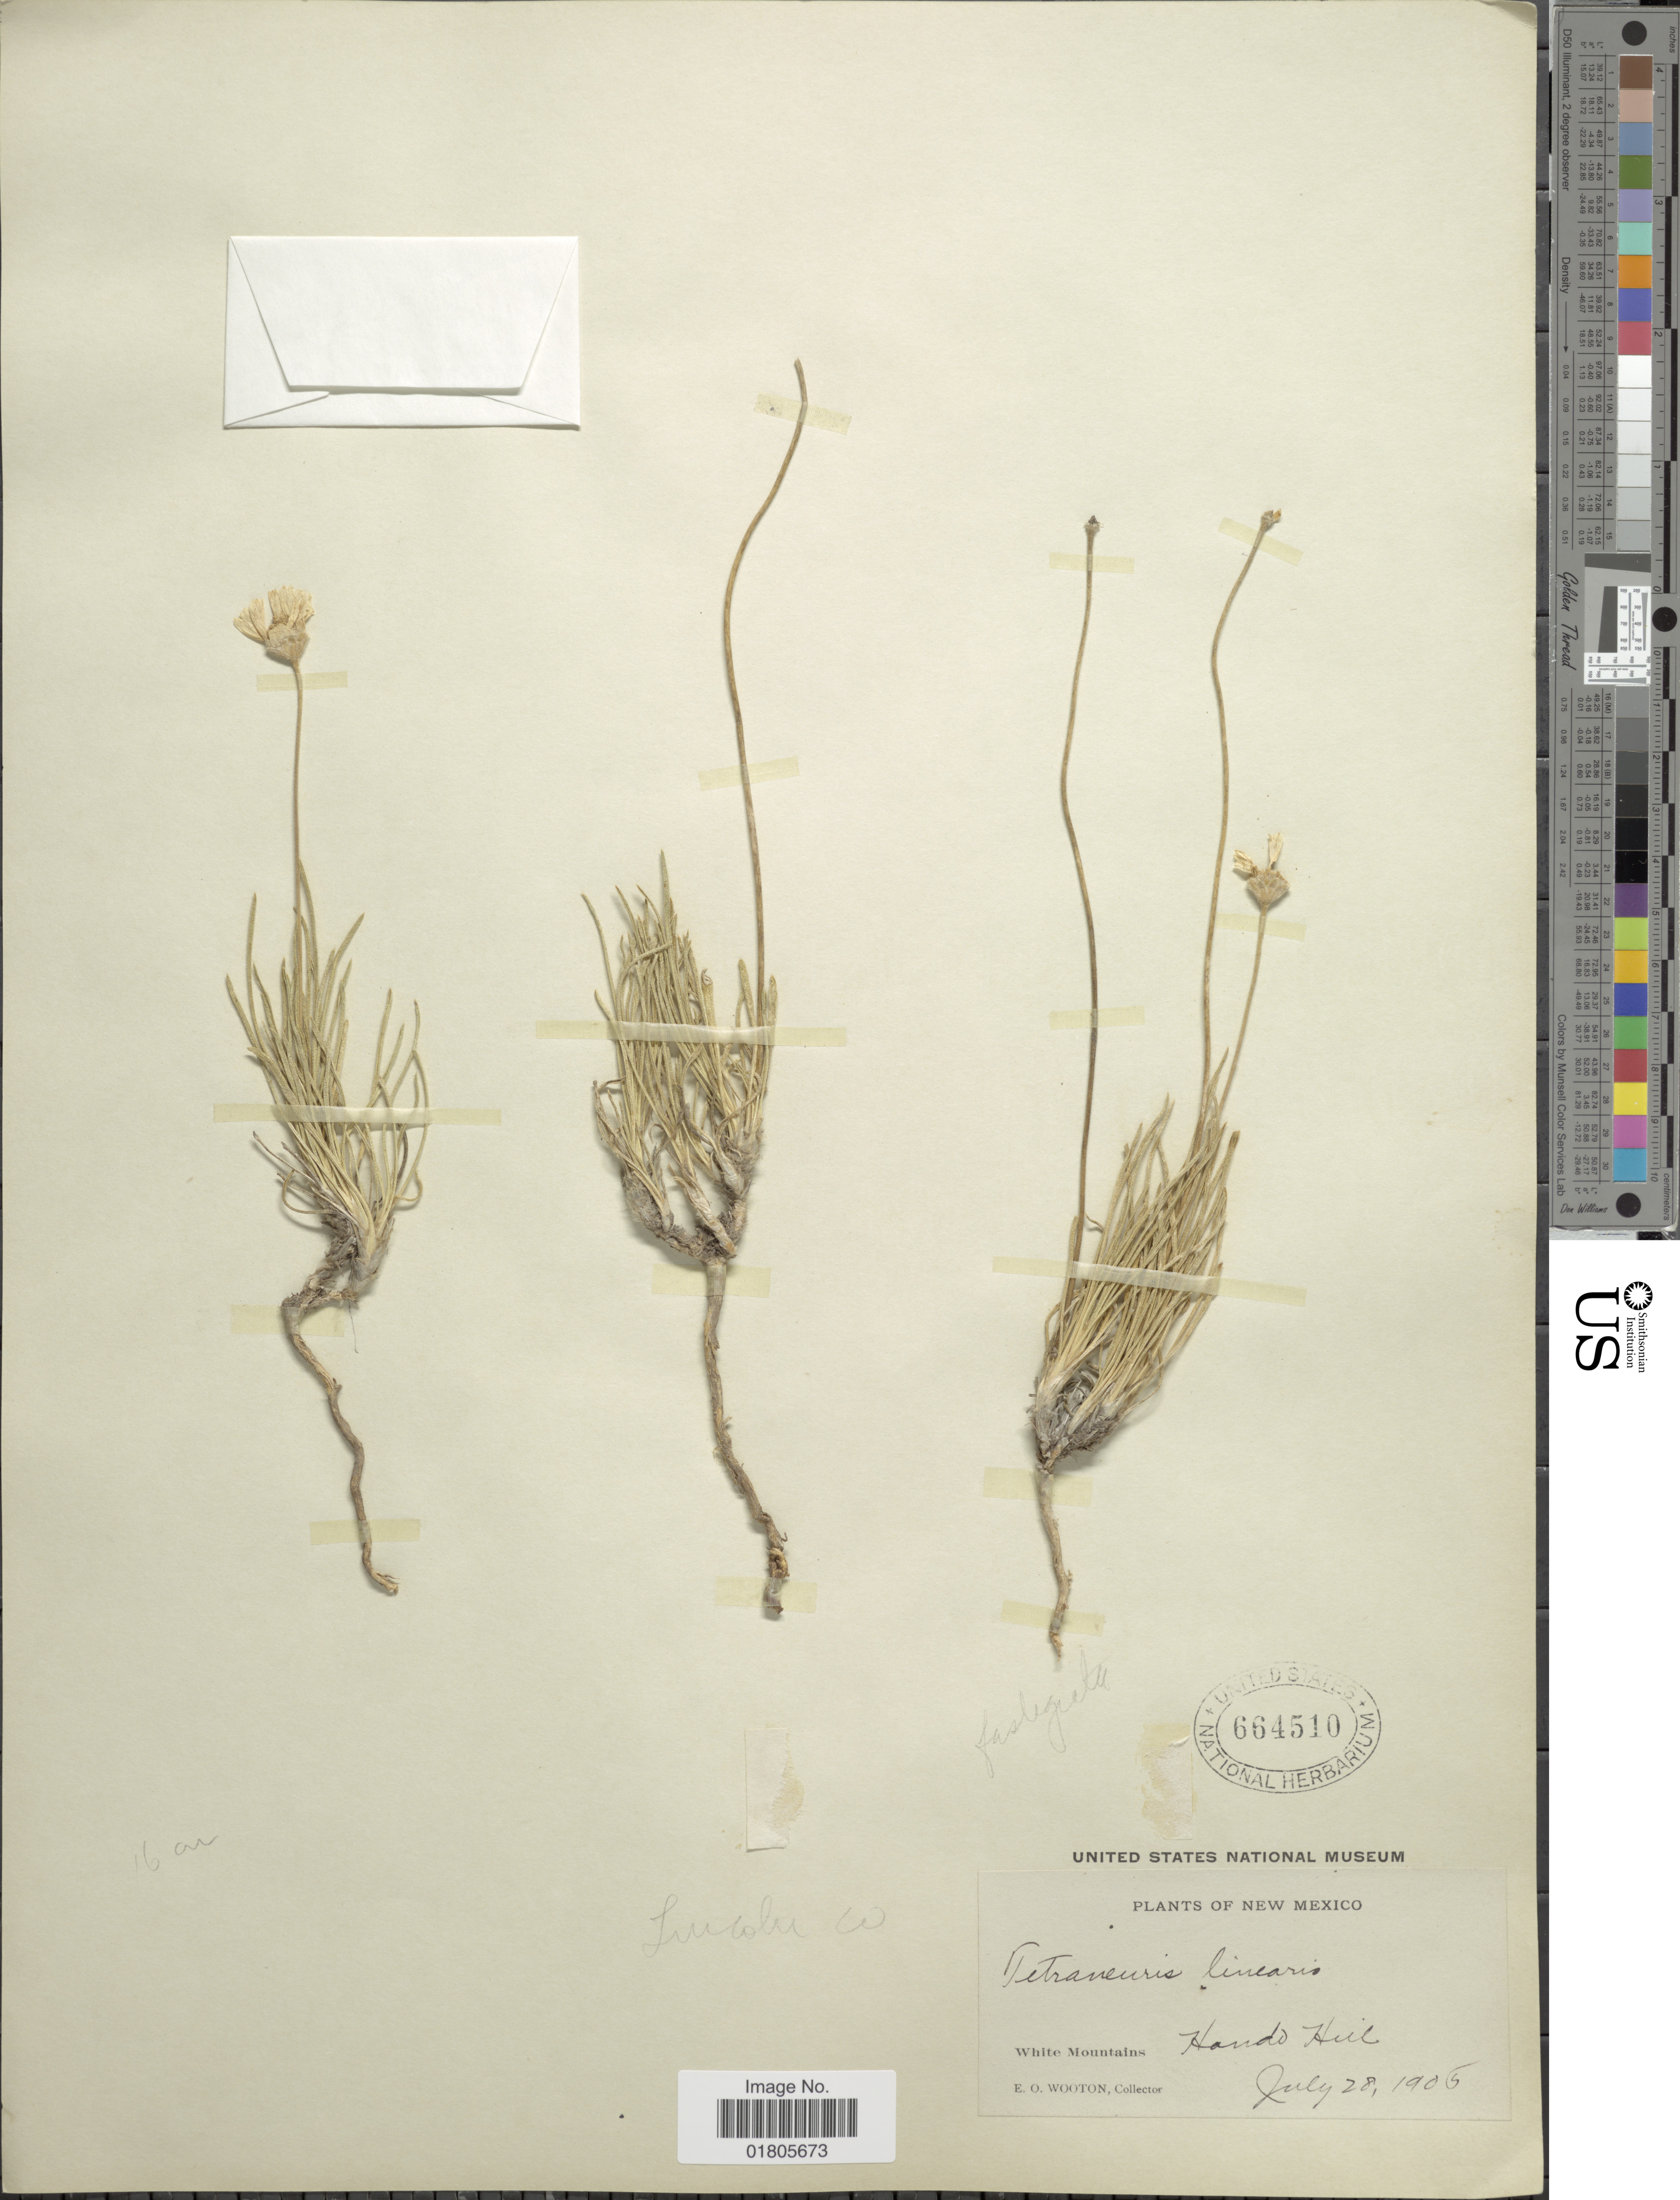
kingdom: Plantae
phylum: Tracheophyta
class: Magnoliopsida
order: Asterales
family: Asteraceae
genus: Actinea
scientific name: Actinea scaposa var. linearis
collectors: E. O. Wooton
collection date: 1906-07-28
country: United States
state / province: New Mexico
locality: White Mountains. Hanso Hill. Lincoln Co.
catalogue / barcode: US 664510